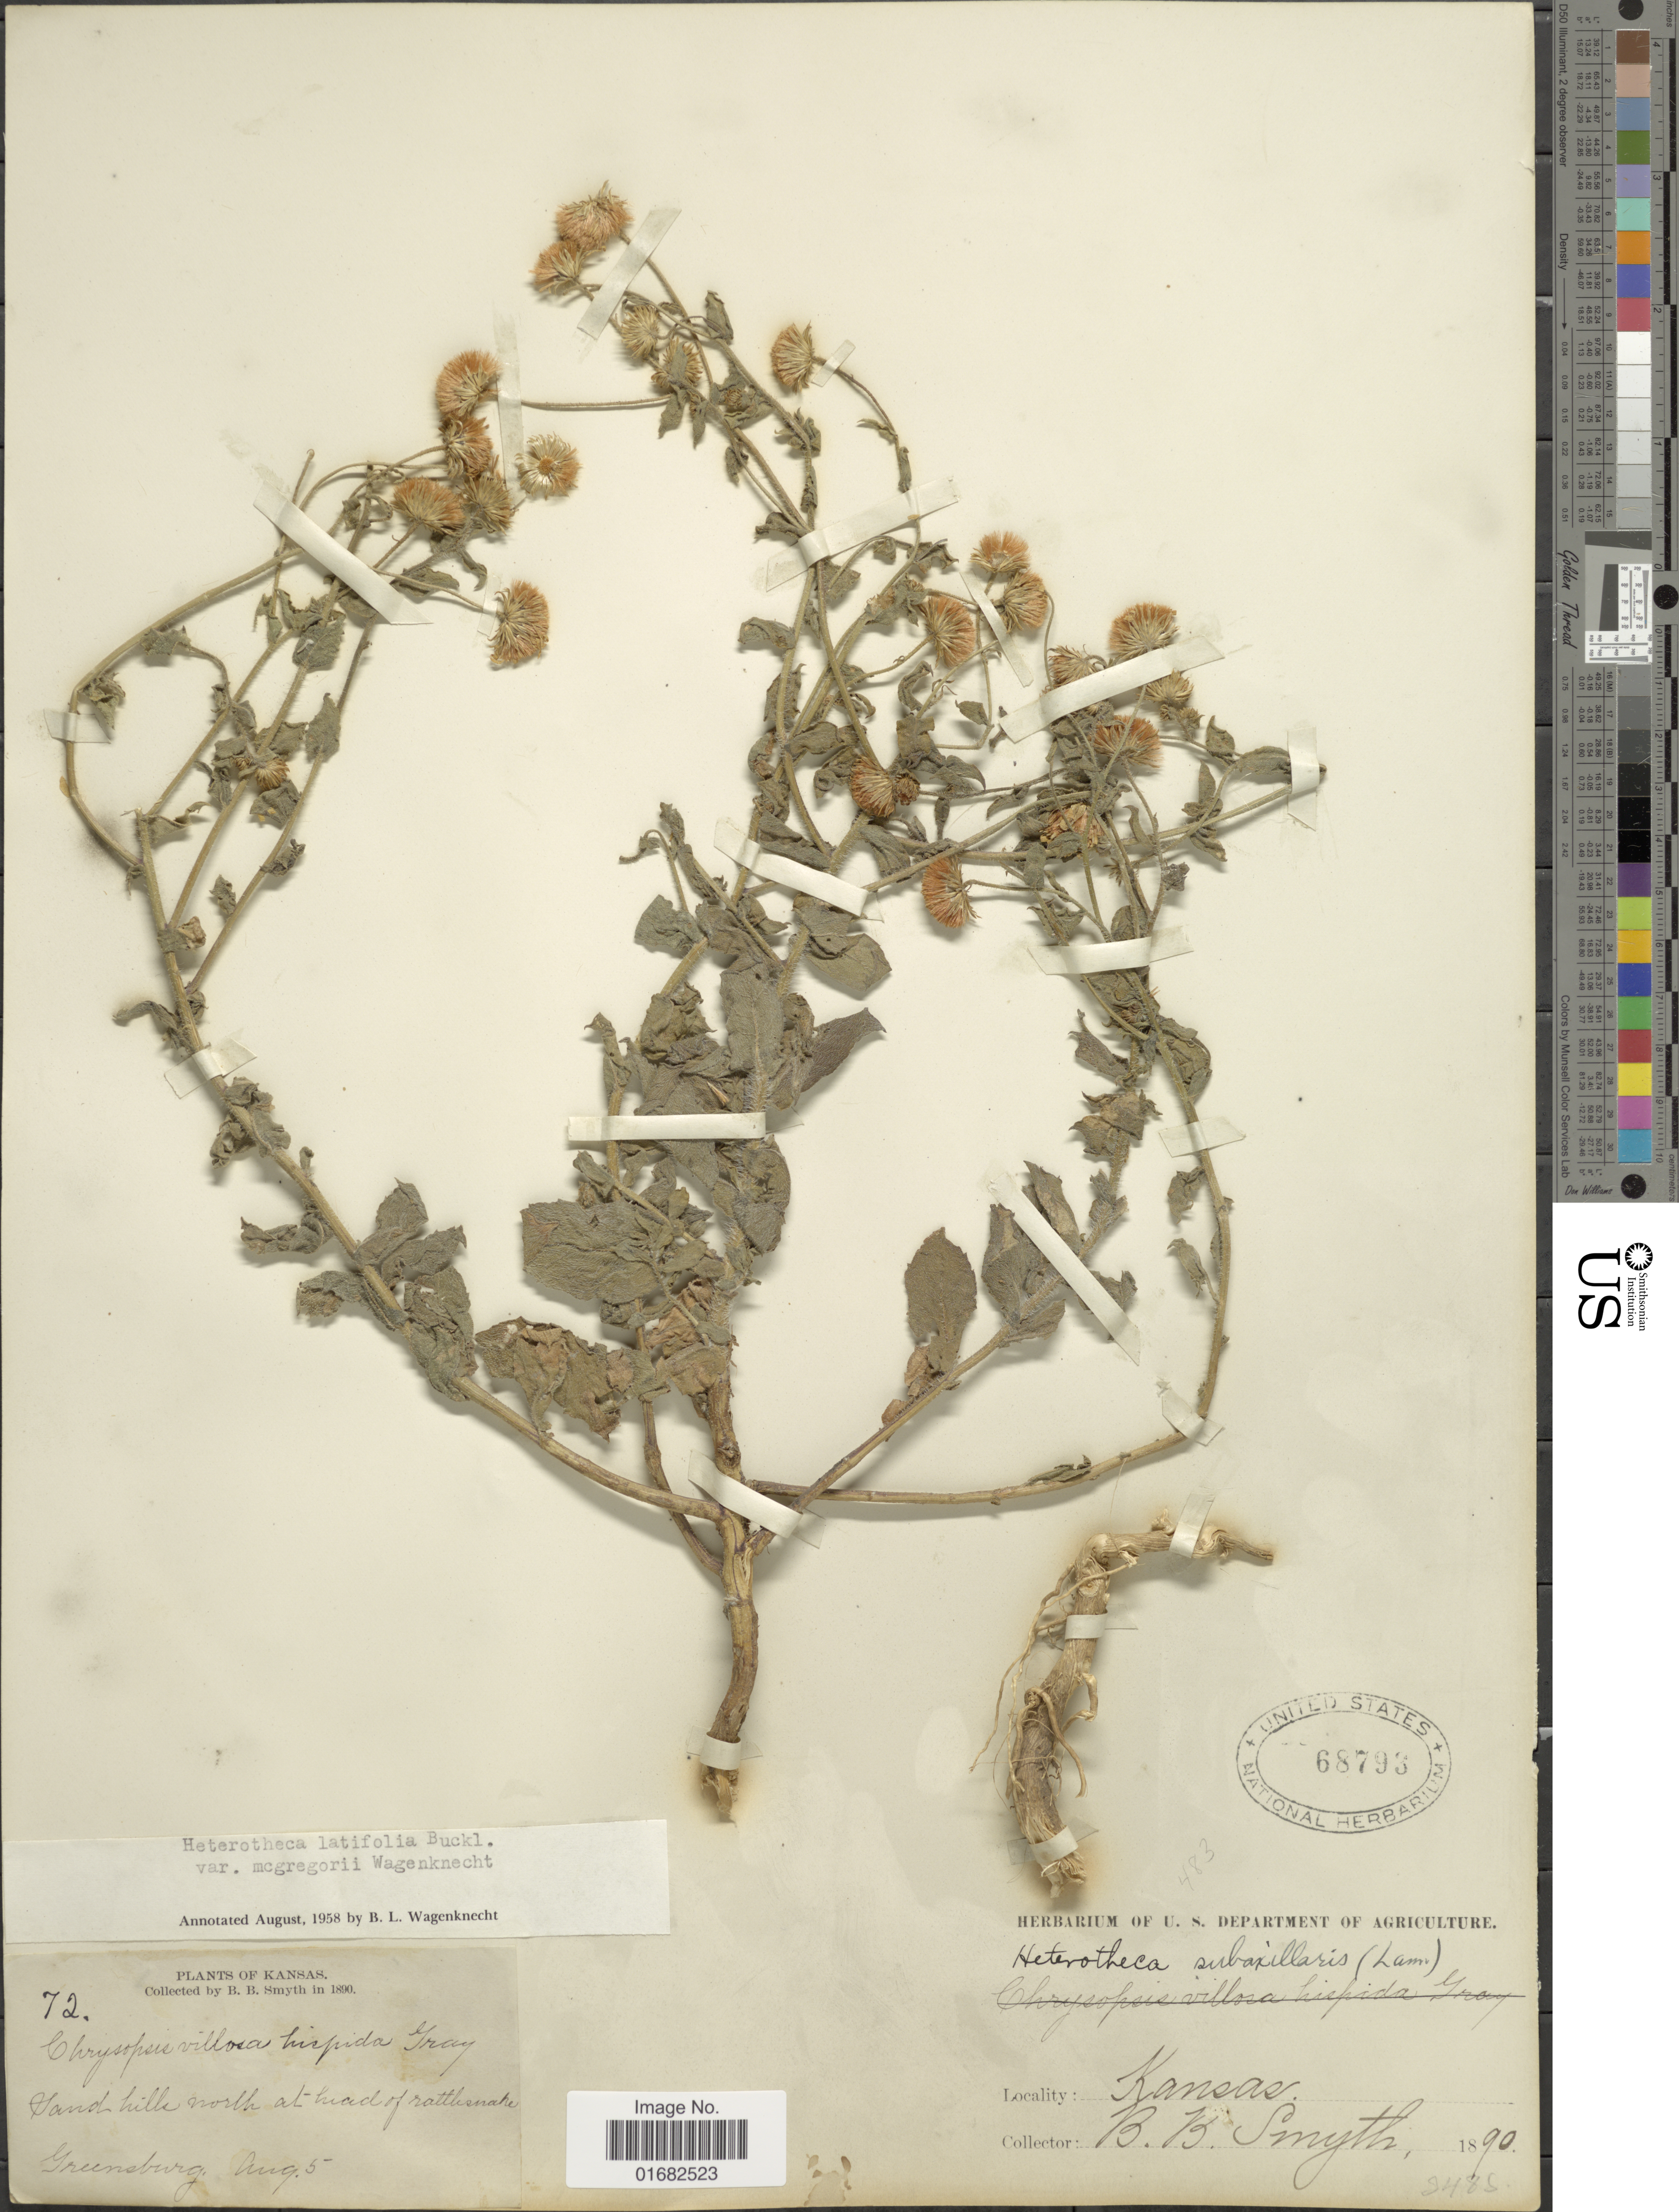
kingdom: Plantae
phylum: Tracheophyta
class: Magnoliopsida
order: Asterales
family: Asteraceae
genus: Heterotheca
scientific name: Heterotheca latifolia var. macgregoris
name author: B. Wagenkn.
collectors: B. Smyth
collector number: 72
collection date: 1890-08-05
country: United States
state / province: Kansas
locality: Sand hills north at head of rattlesnake. Greensburg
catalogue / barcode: US 68793